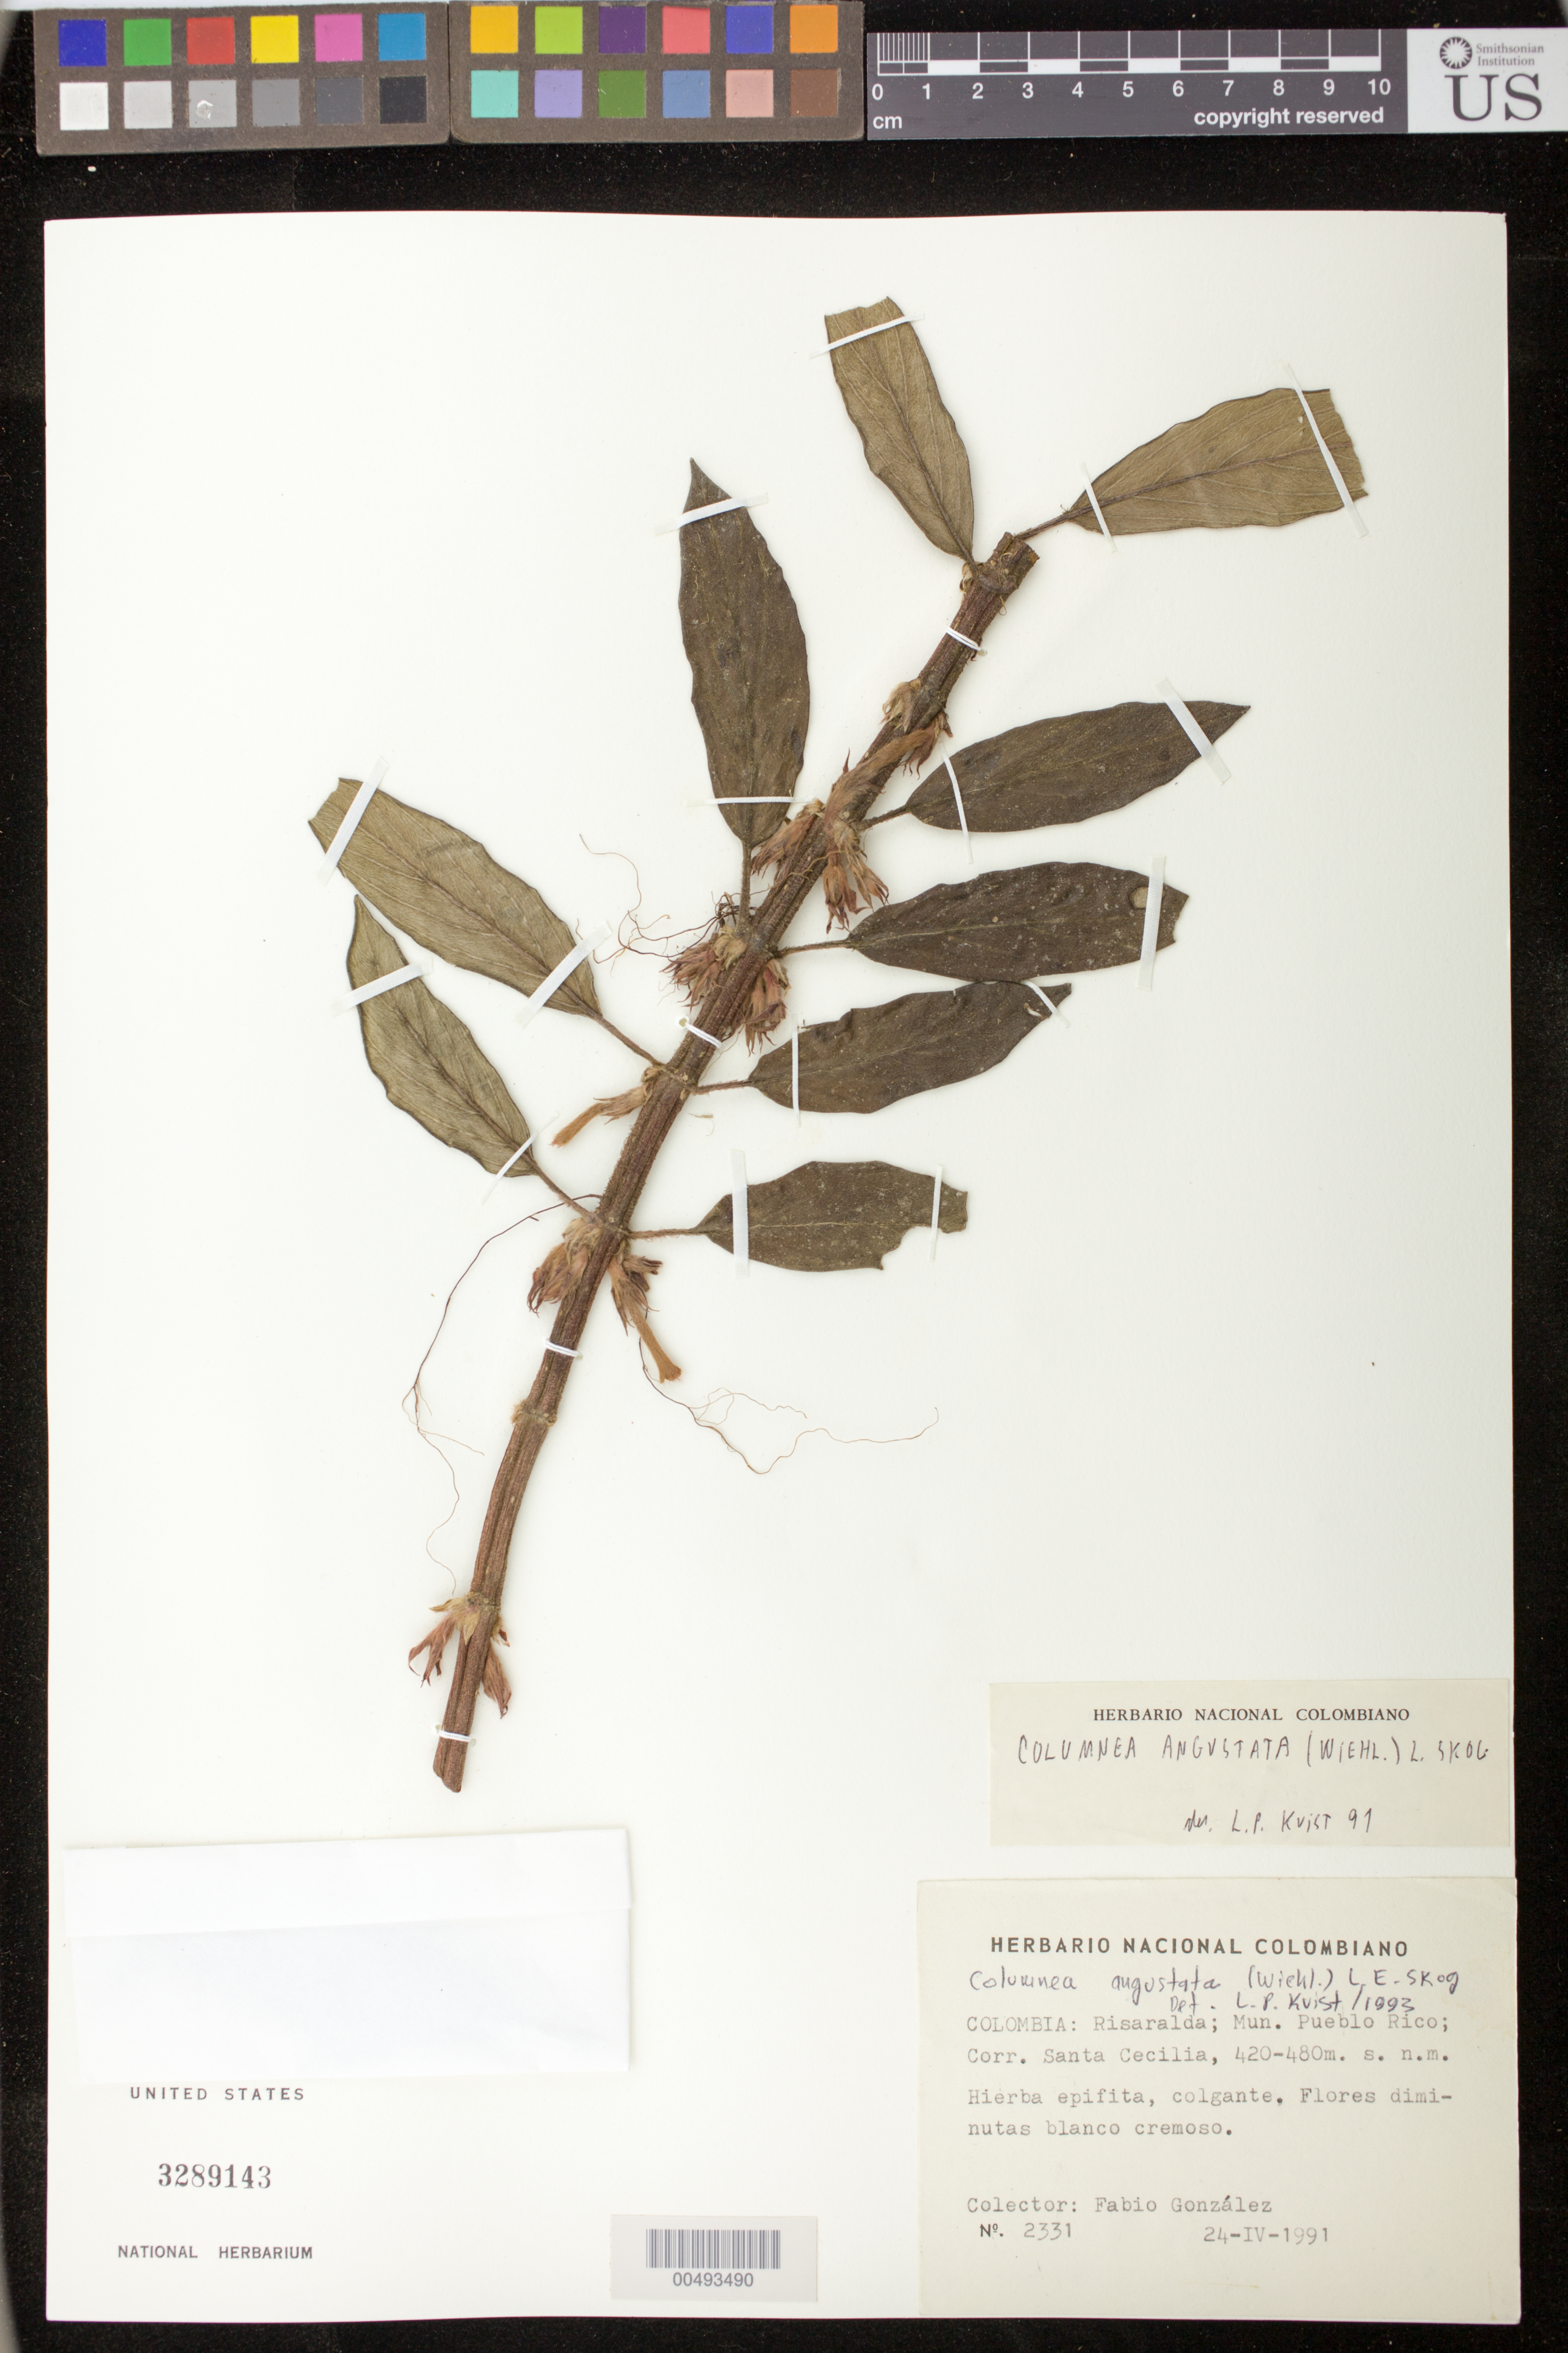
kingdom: Plantae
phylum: Tracheophyta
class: Magnoliopsida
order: Lamiales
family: Gesneriaceae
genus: Columnea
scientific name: Columnea sanguinea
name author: (Pers.) Hanst.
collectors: F. González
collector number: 2331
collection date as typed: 24 Apr 1991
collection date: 1991-04-24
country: Colombia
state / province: Risaralda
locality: Pueblo Rico, Santa Cecilia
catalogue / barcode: US 3289143